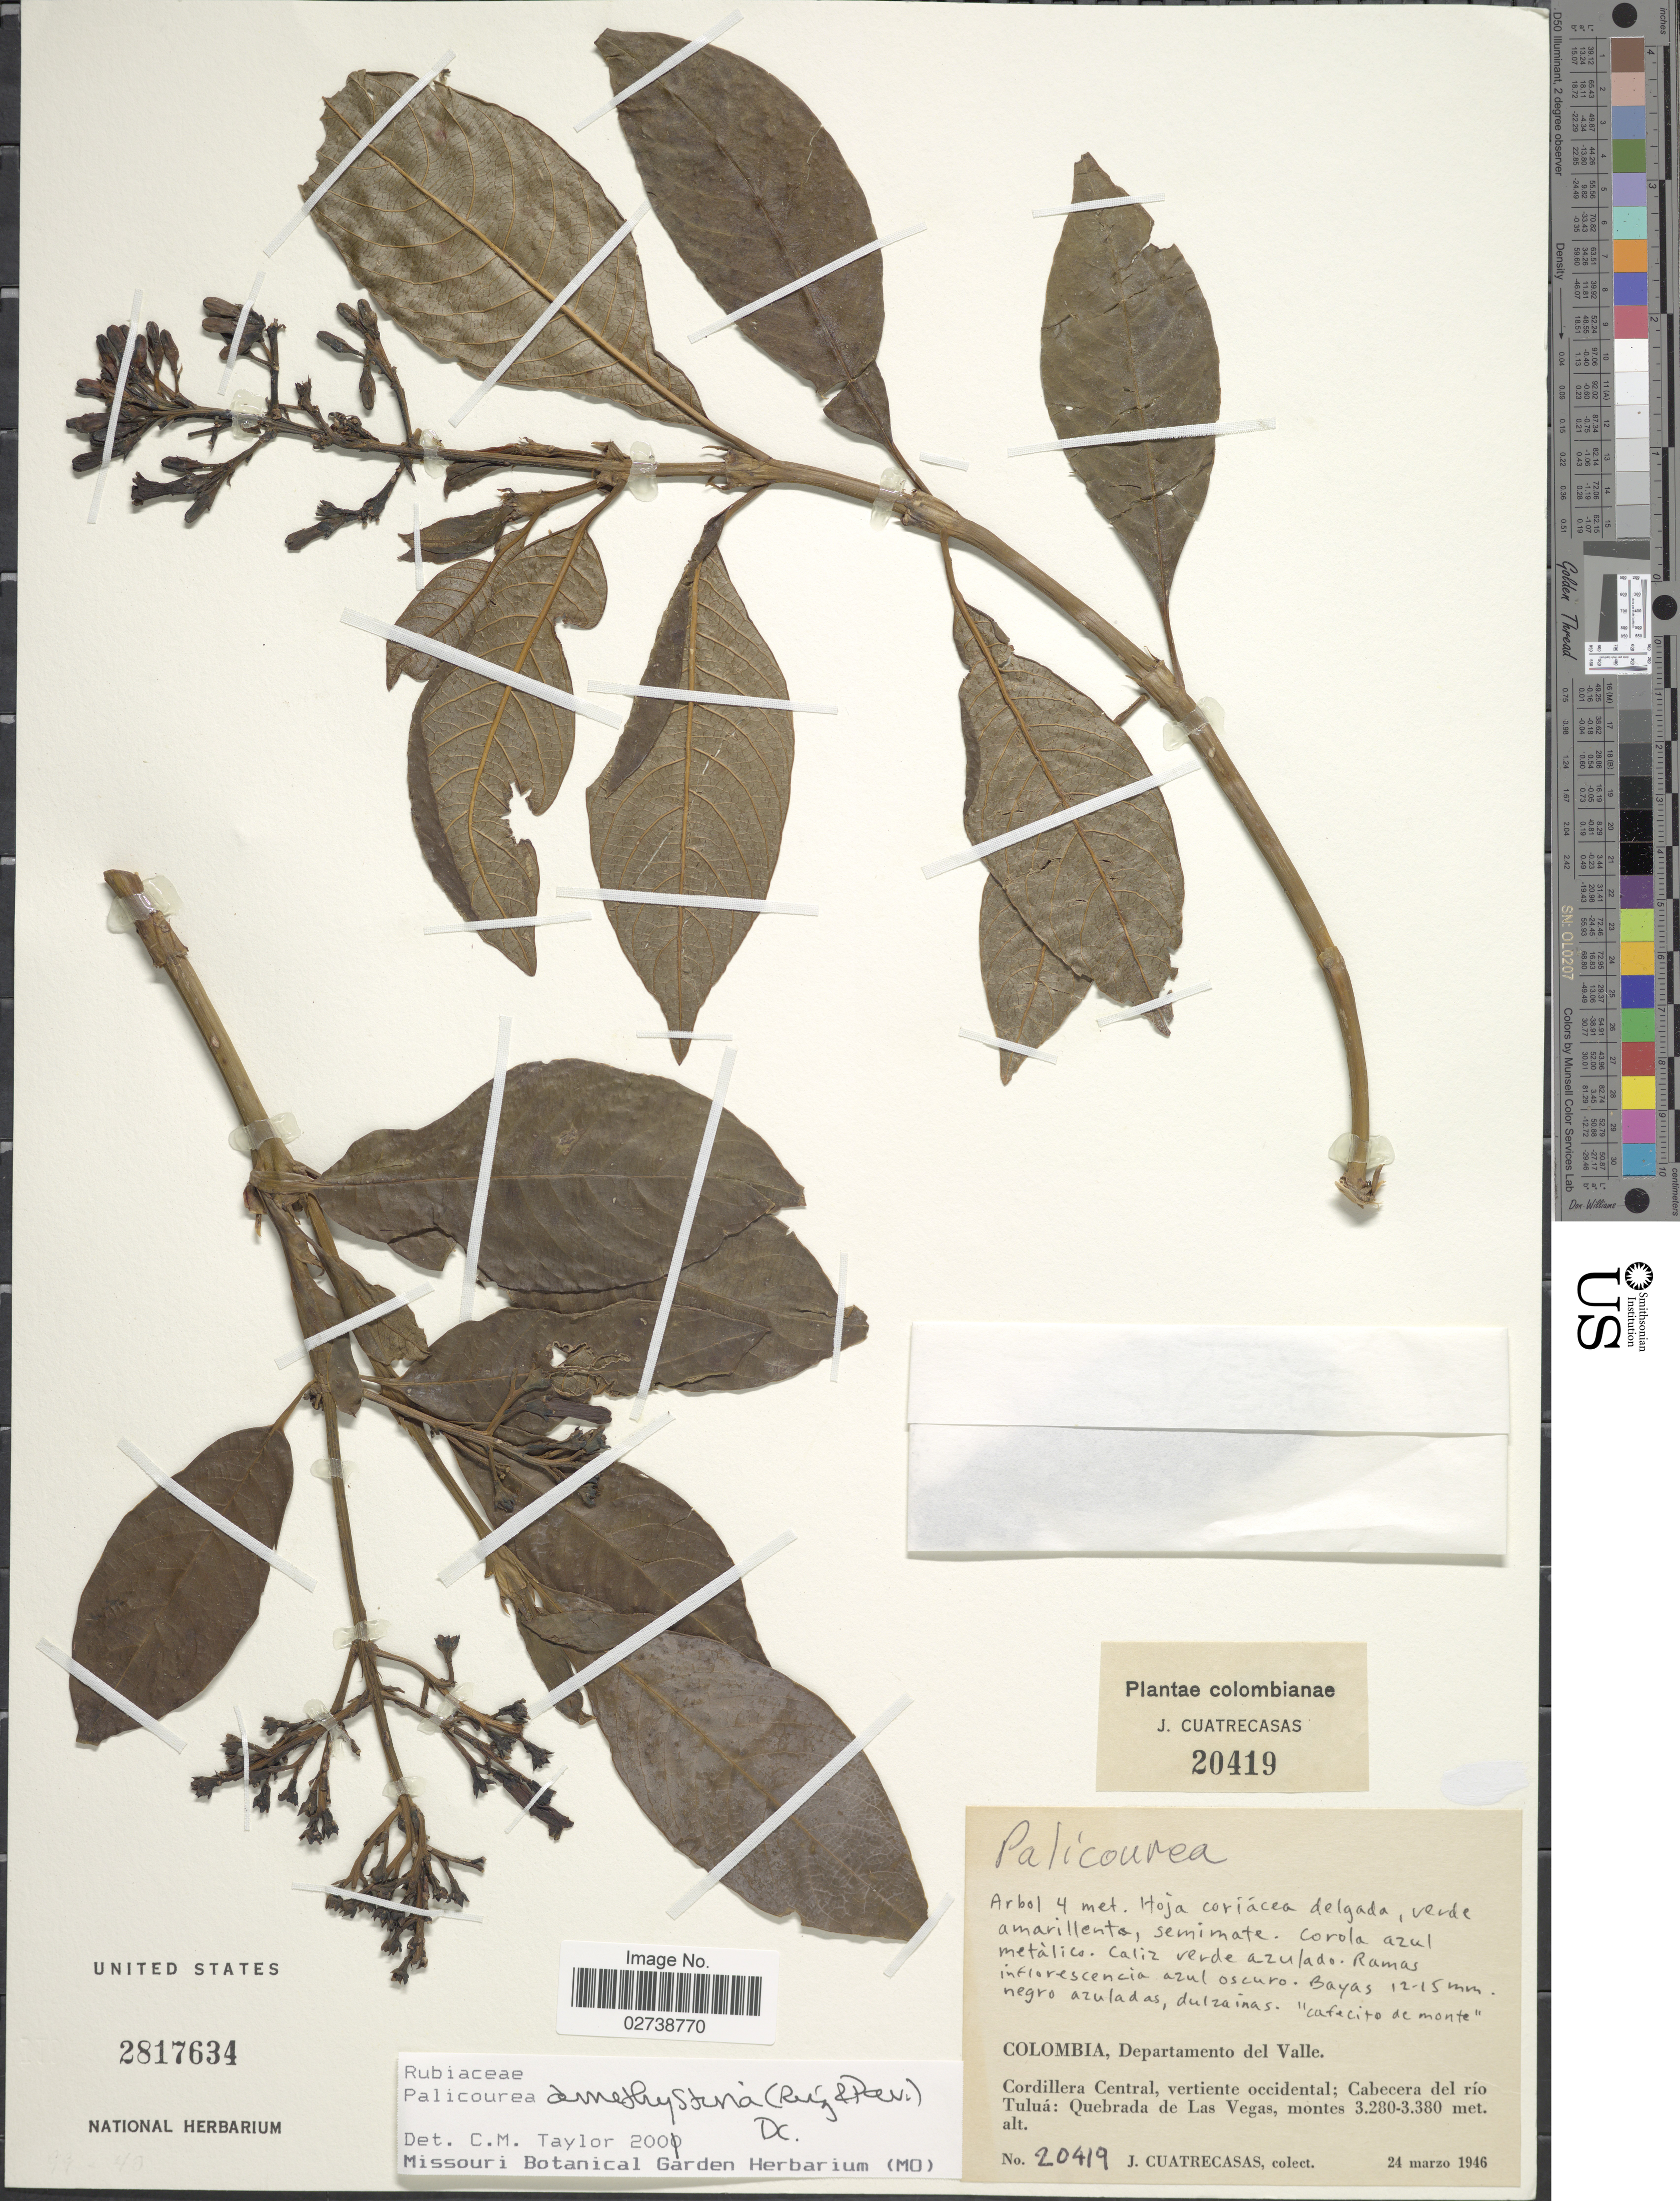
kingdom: Plantae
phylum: Tracheophyta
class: Magnoliopsida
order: Gentianales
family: Rubiaceae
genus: Palicourea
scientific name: Palicourea amethystina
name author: (Ruiz & Pav.) DC.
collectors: J. Cuatrecasas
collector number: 20419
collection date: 1946-03-24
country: Colombia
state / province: Valle del Cauca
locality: Departamento del Valle, Cordillera Central, vertiente occidental; Cabecera del río Tulua: Quebrada de Las Vegas, montes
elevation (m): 3280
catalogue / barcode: US 2817634